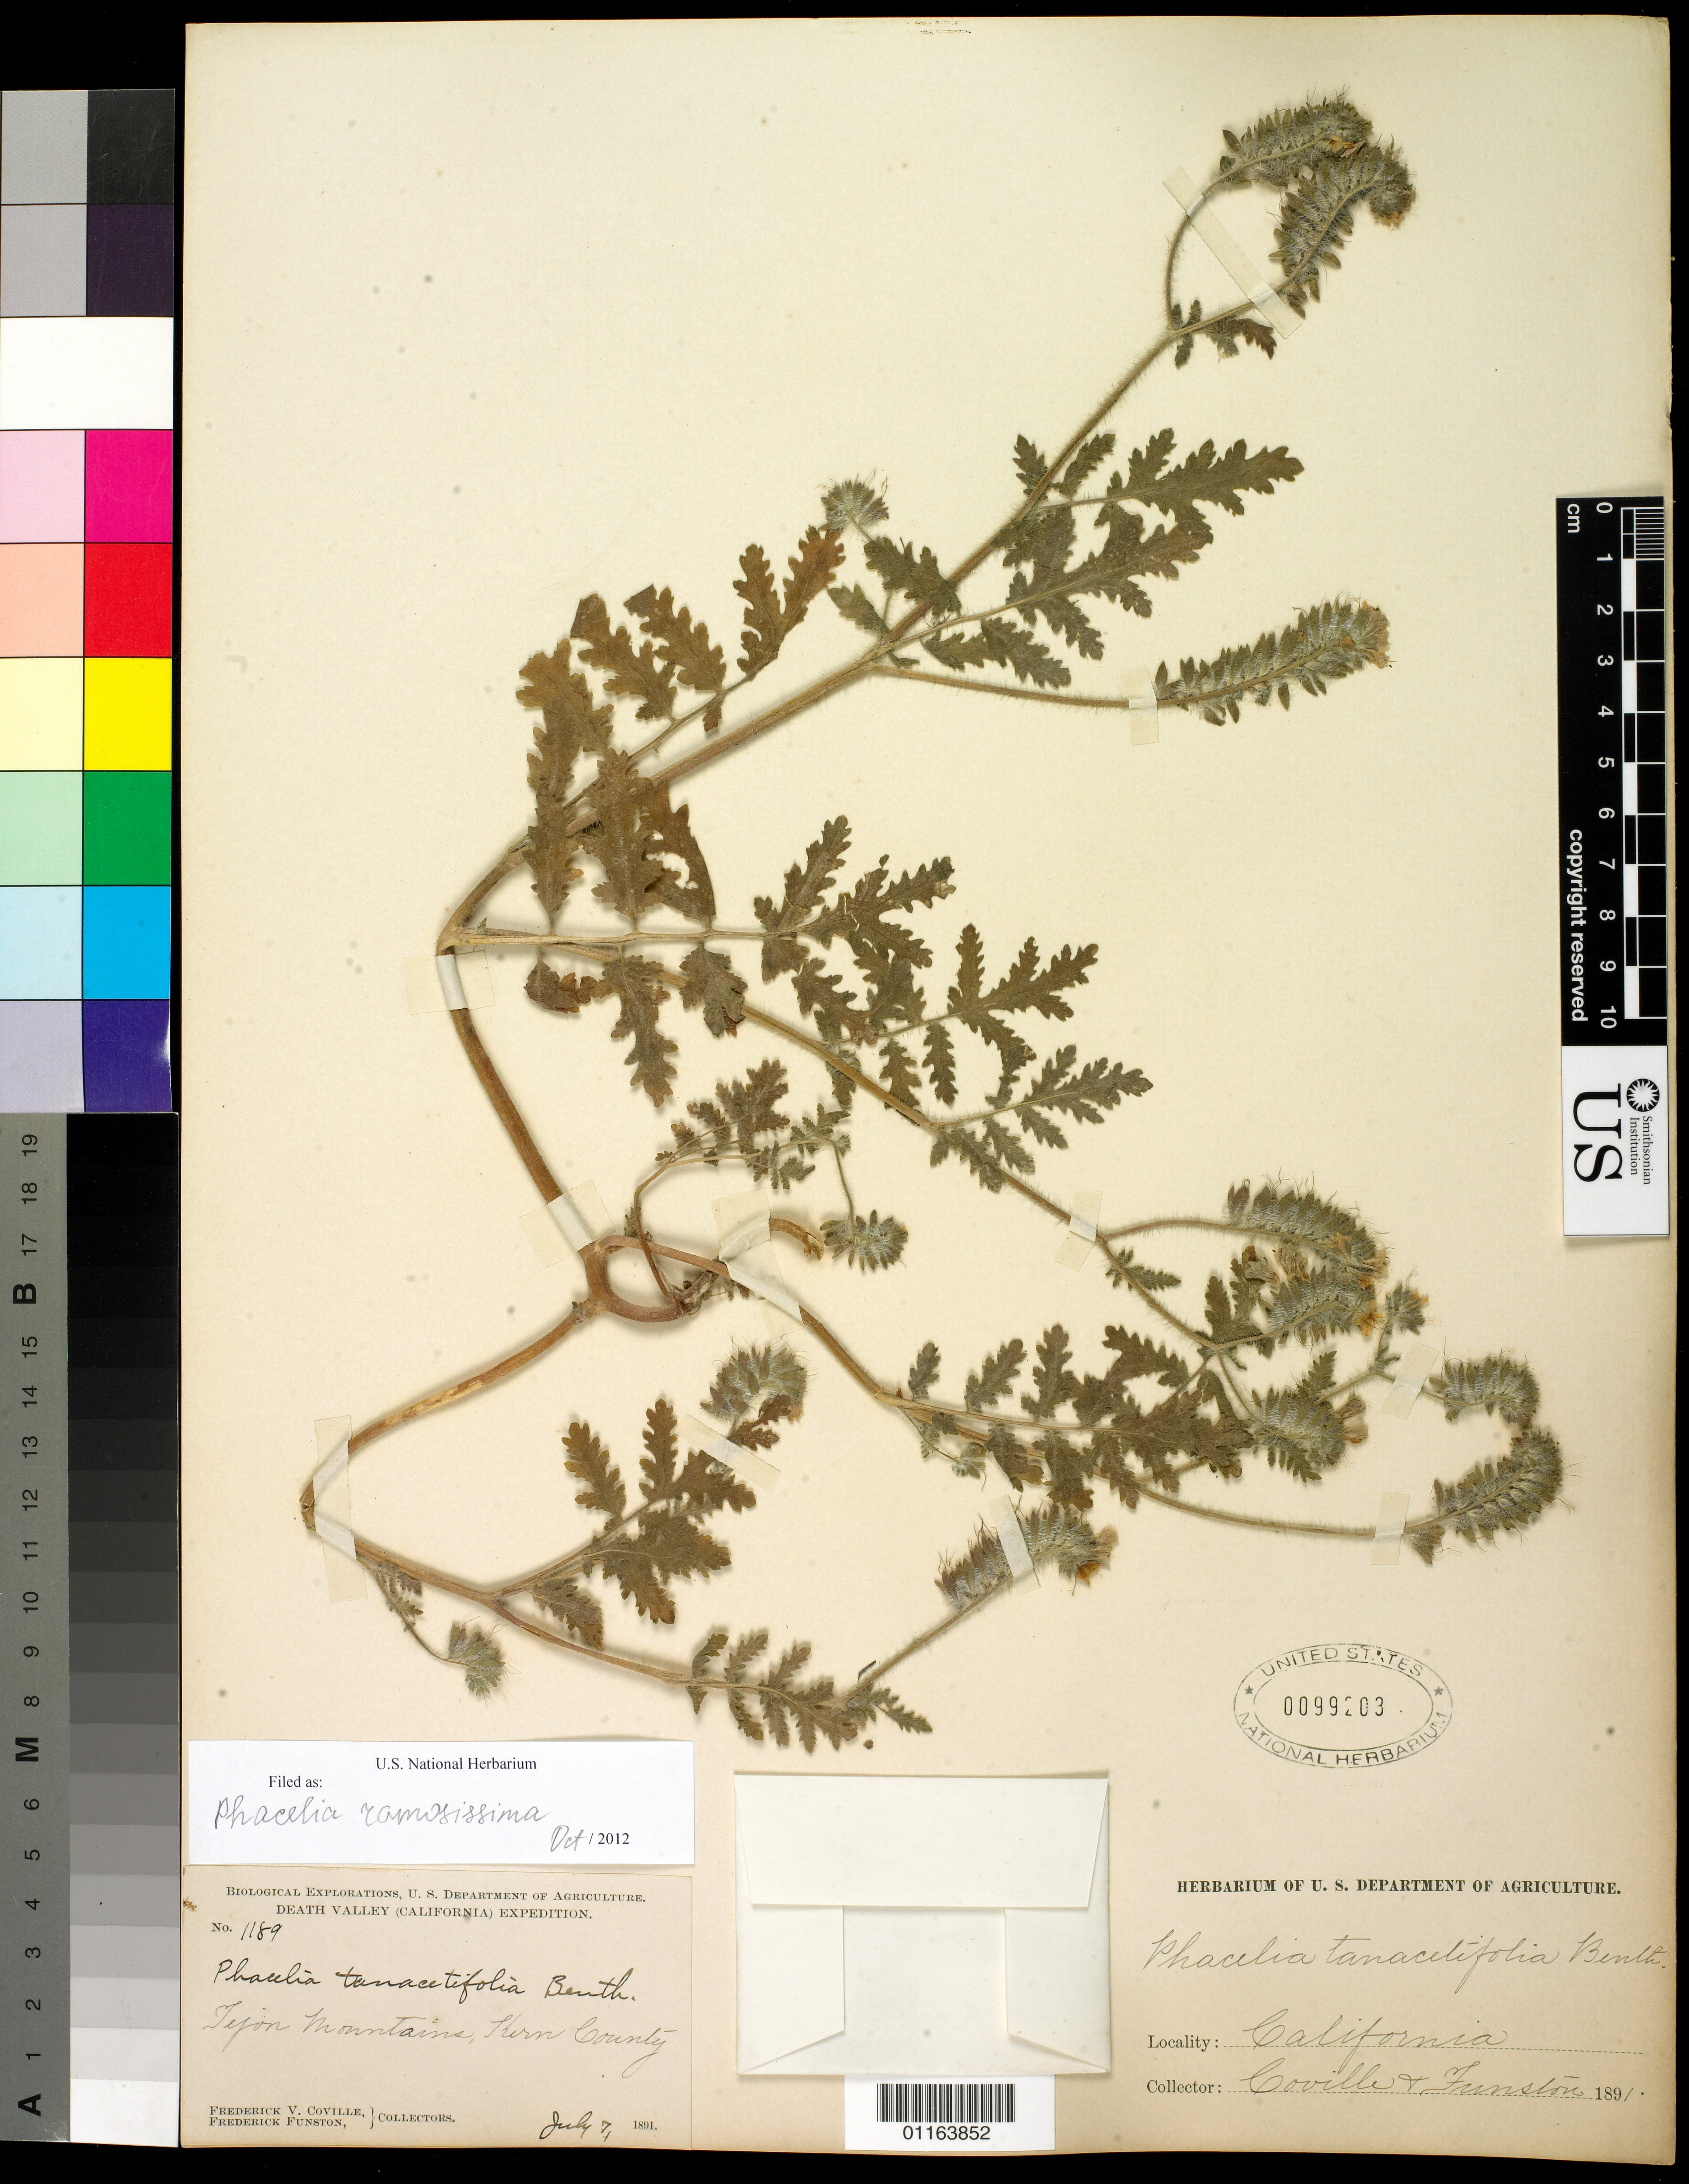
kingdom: Plantae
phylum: Tracheophyta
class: Magnoliopsida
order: Boraginales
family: Hydrophyllaceae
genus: Phacelia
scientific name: Phacelia ramosissima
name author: Douglas ex Lehm.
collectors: F. V. Coville & F. Funston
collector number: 1189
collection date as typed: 7 Jul 1891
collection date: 1891-07-07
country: United States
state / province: California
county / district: Kern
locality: Tejon Mountains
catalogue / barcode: US 99203